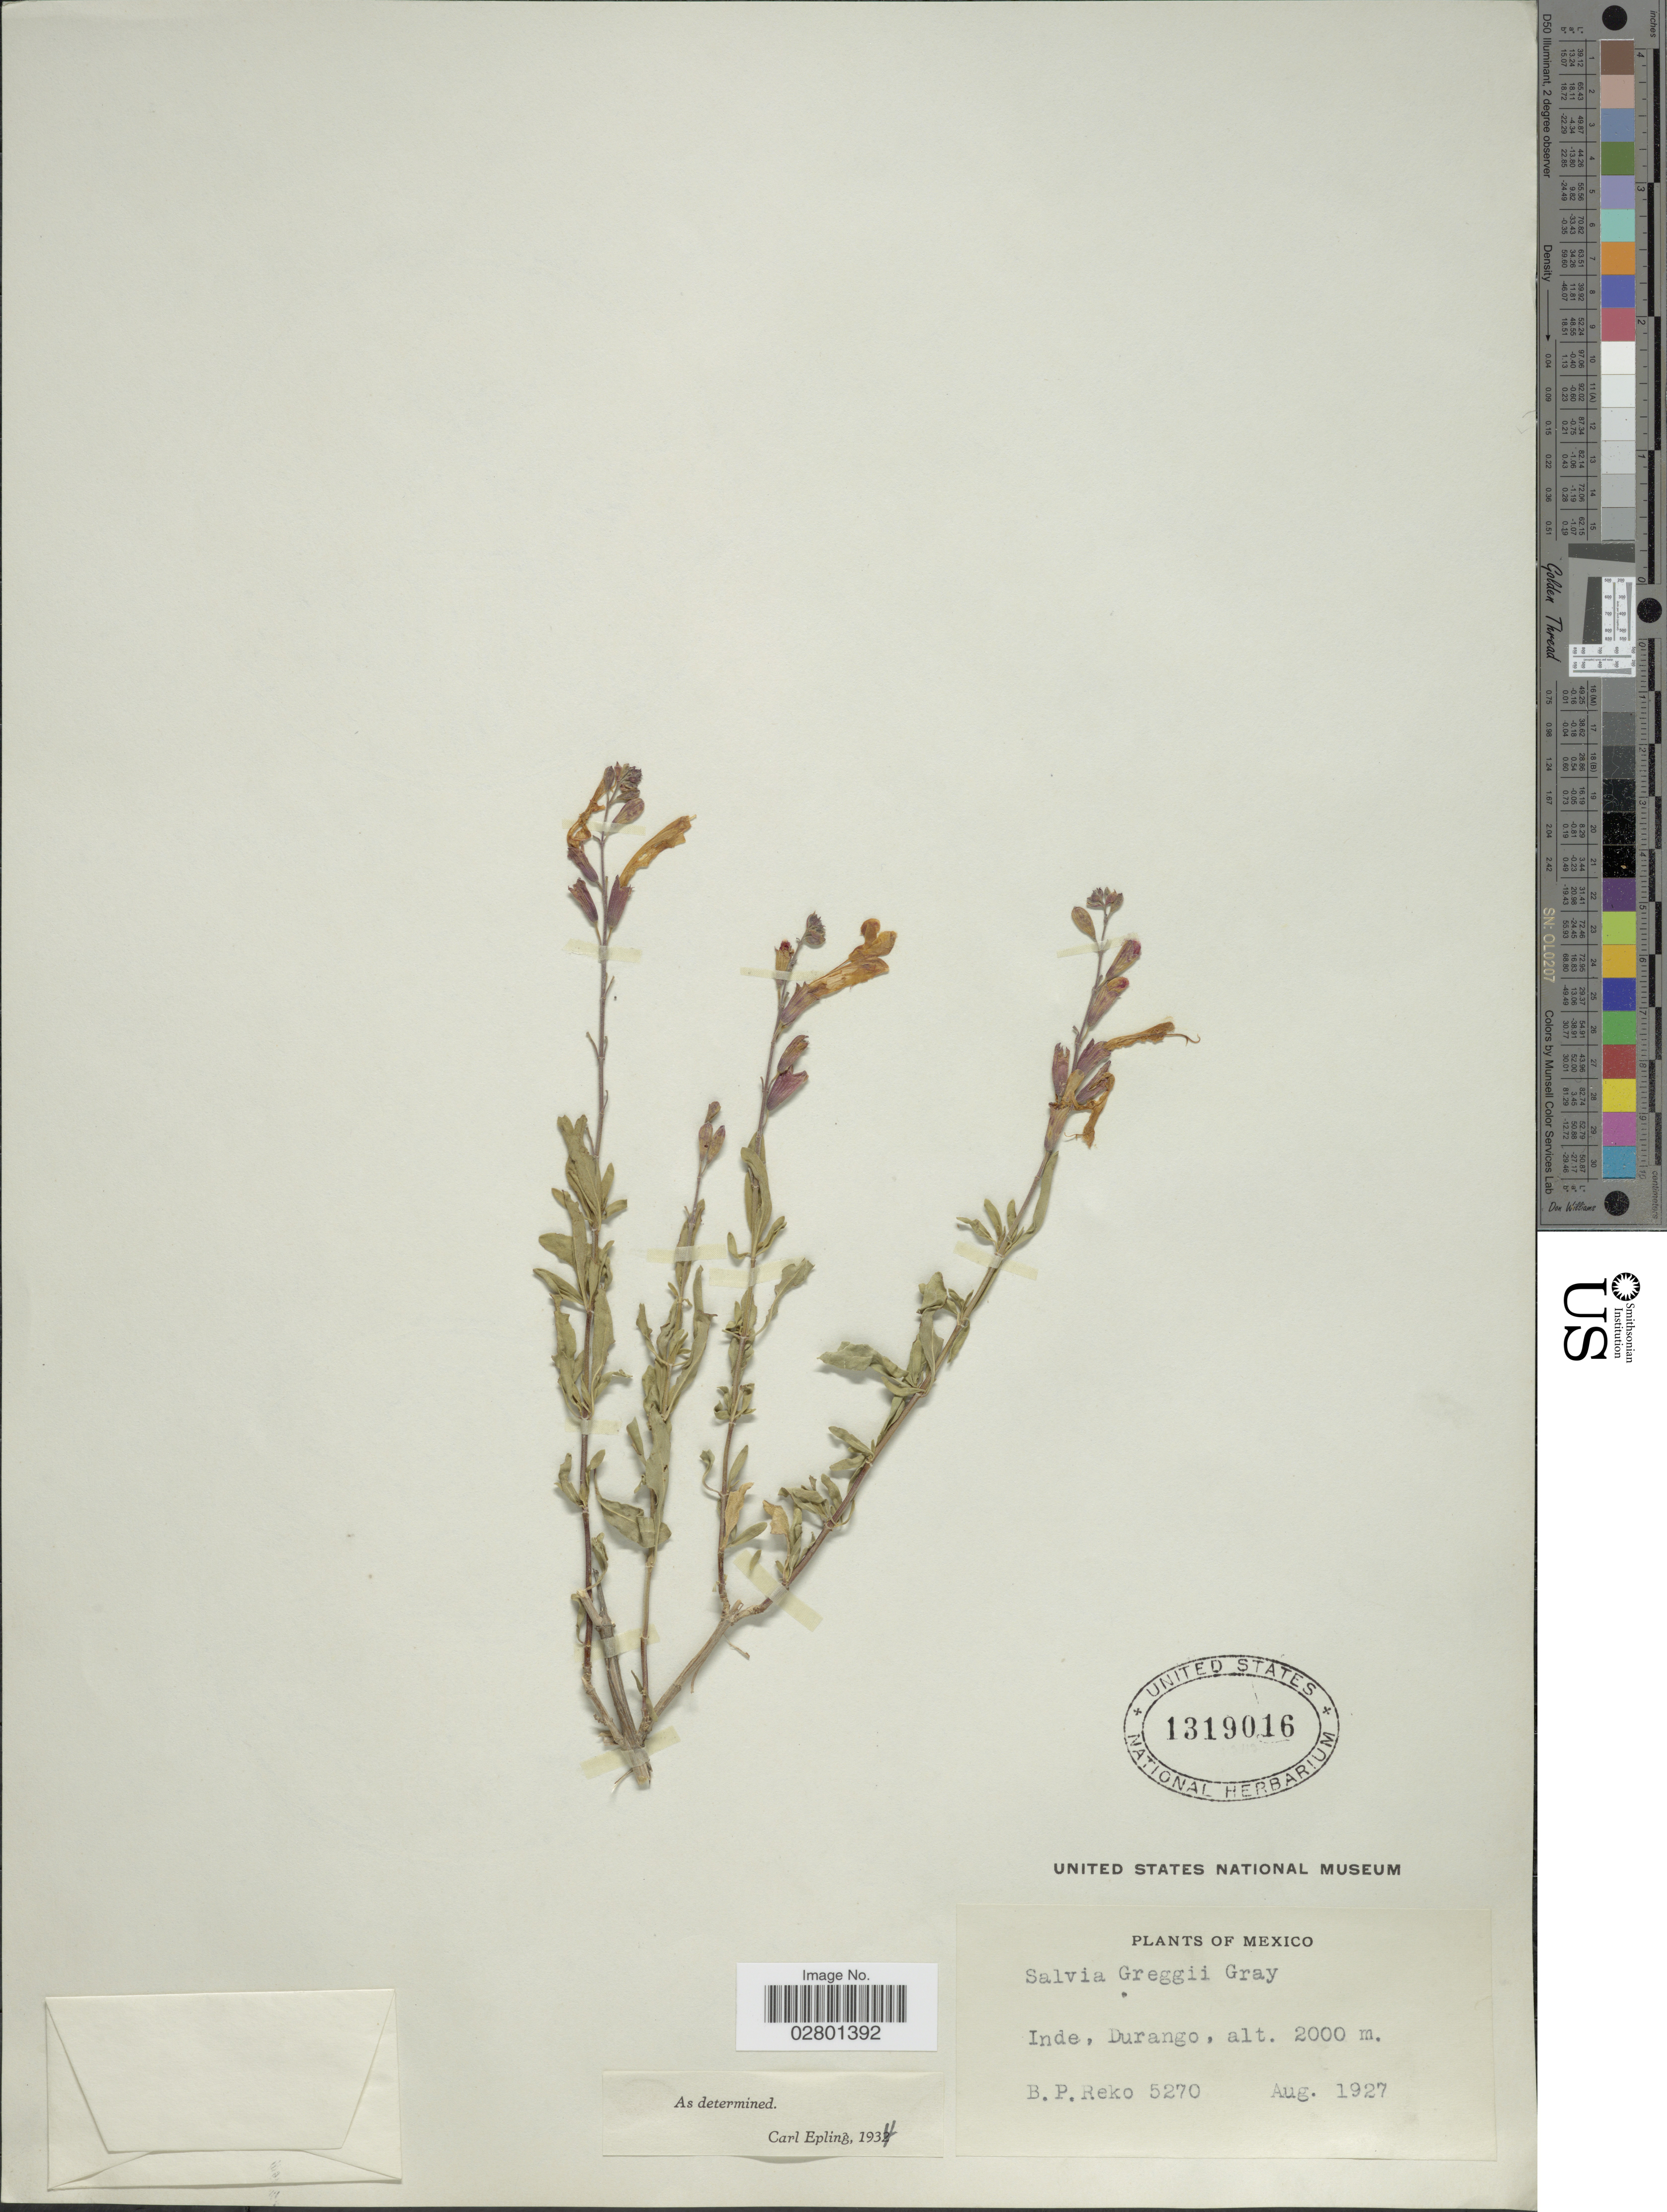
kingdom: Plantae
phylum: Tracheophyta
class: Magnoliopsida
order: Lamiales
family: Lamiaceae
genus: Salvia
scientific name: Salvia greggii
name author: A. Gray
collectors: B. P. Reko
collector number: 5270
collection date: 1927-08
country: Mexico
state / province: Durango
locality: Inde.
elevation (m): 2000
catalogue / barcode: US 1319016